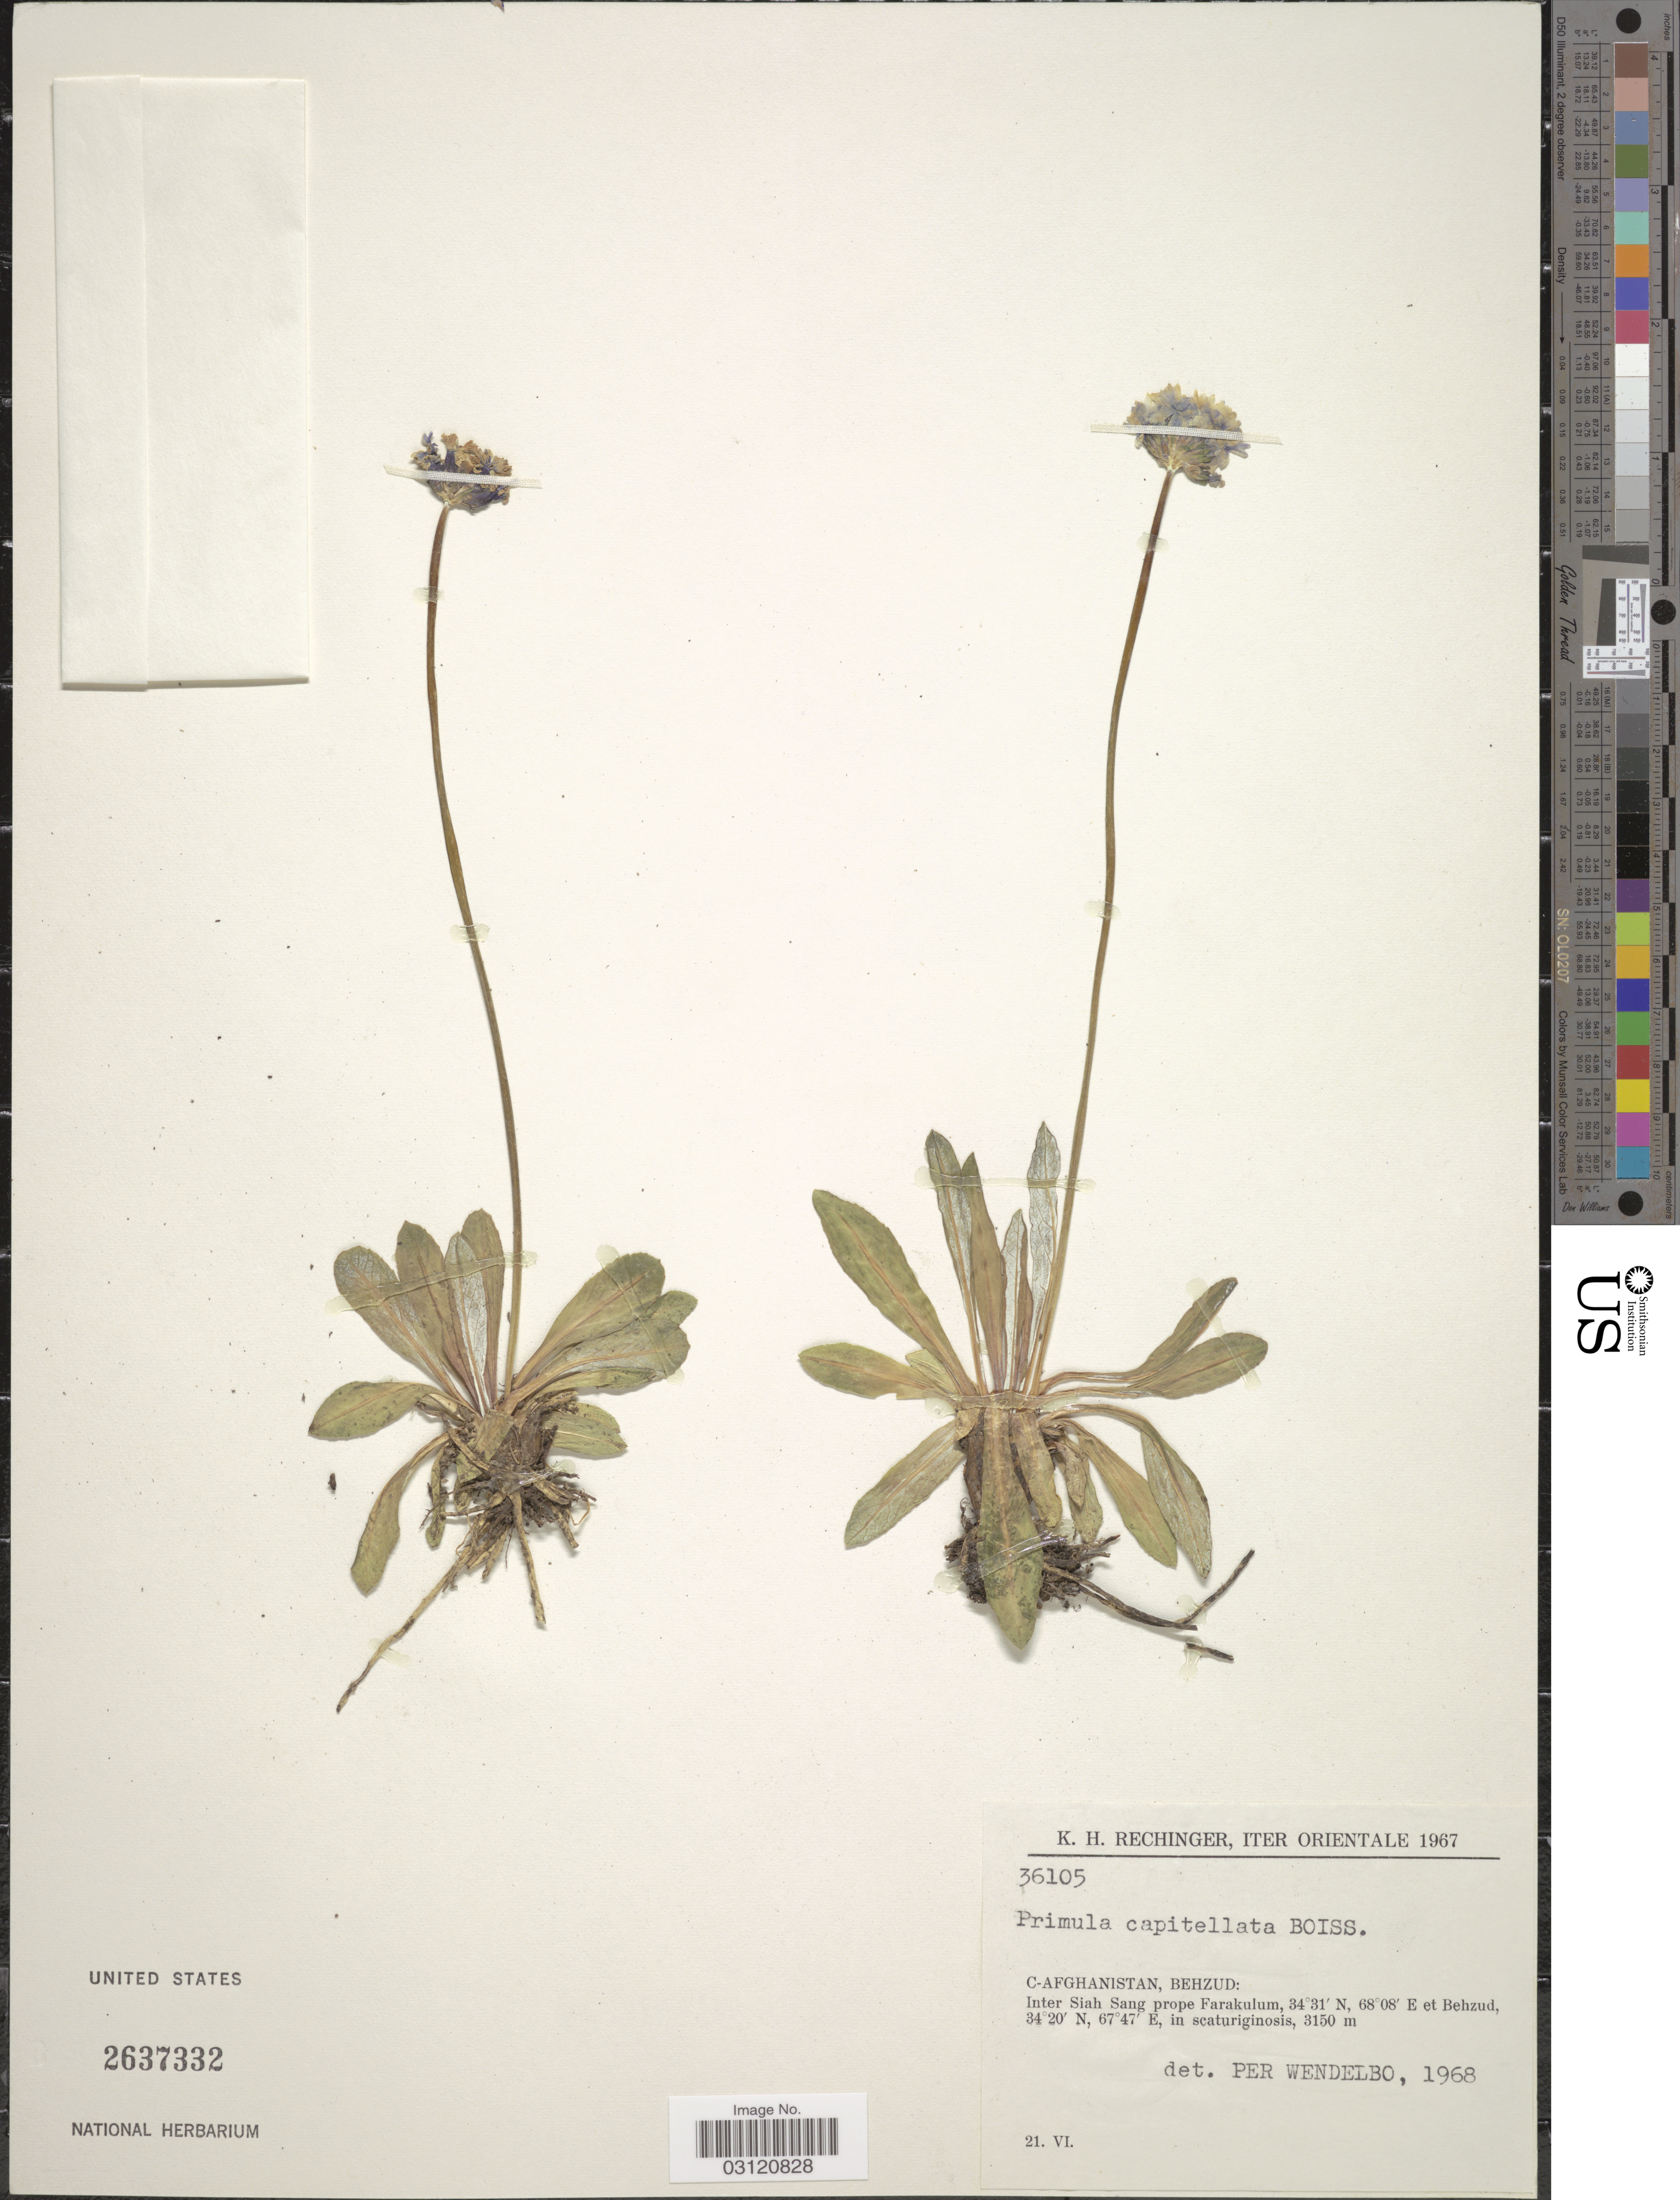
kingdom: Plantae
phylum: Tracheophyta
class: Magnoliopsida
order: Ericales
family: Primulaceae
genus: Primula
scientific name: Primula capitellata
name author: Boiss.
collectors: K. H. Rechinger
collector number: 36105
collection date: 1967-06-21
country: Afghanistan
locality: C-Afghanistan, Behzud: Inter Siah Sang prope Farakulum et behzud, in scaturiginosis.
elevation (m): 3150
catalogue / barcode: US 2637332